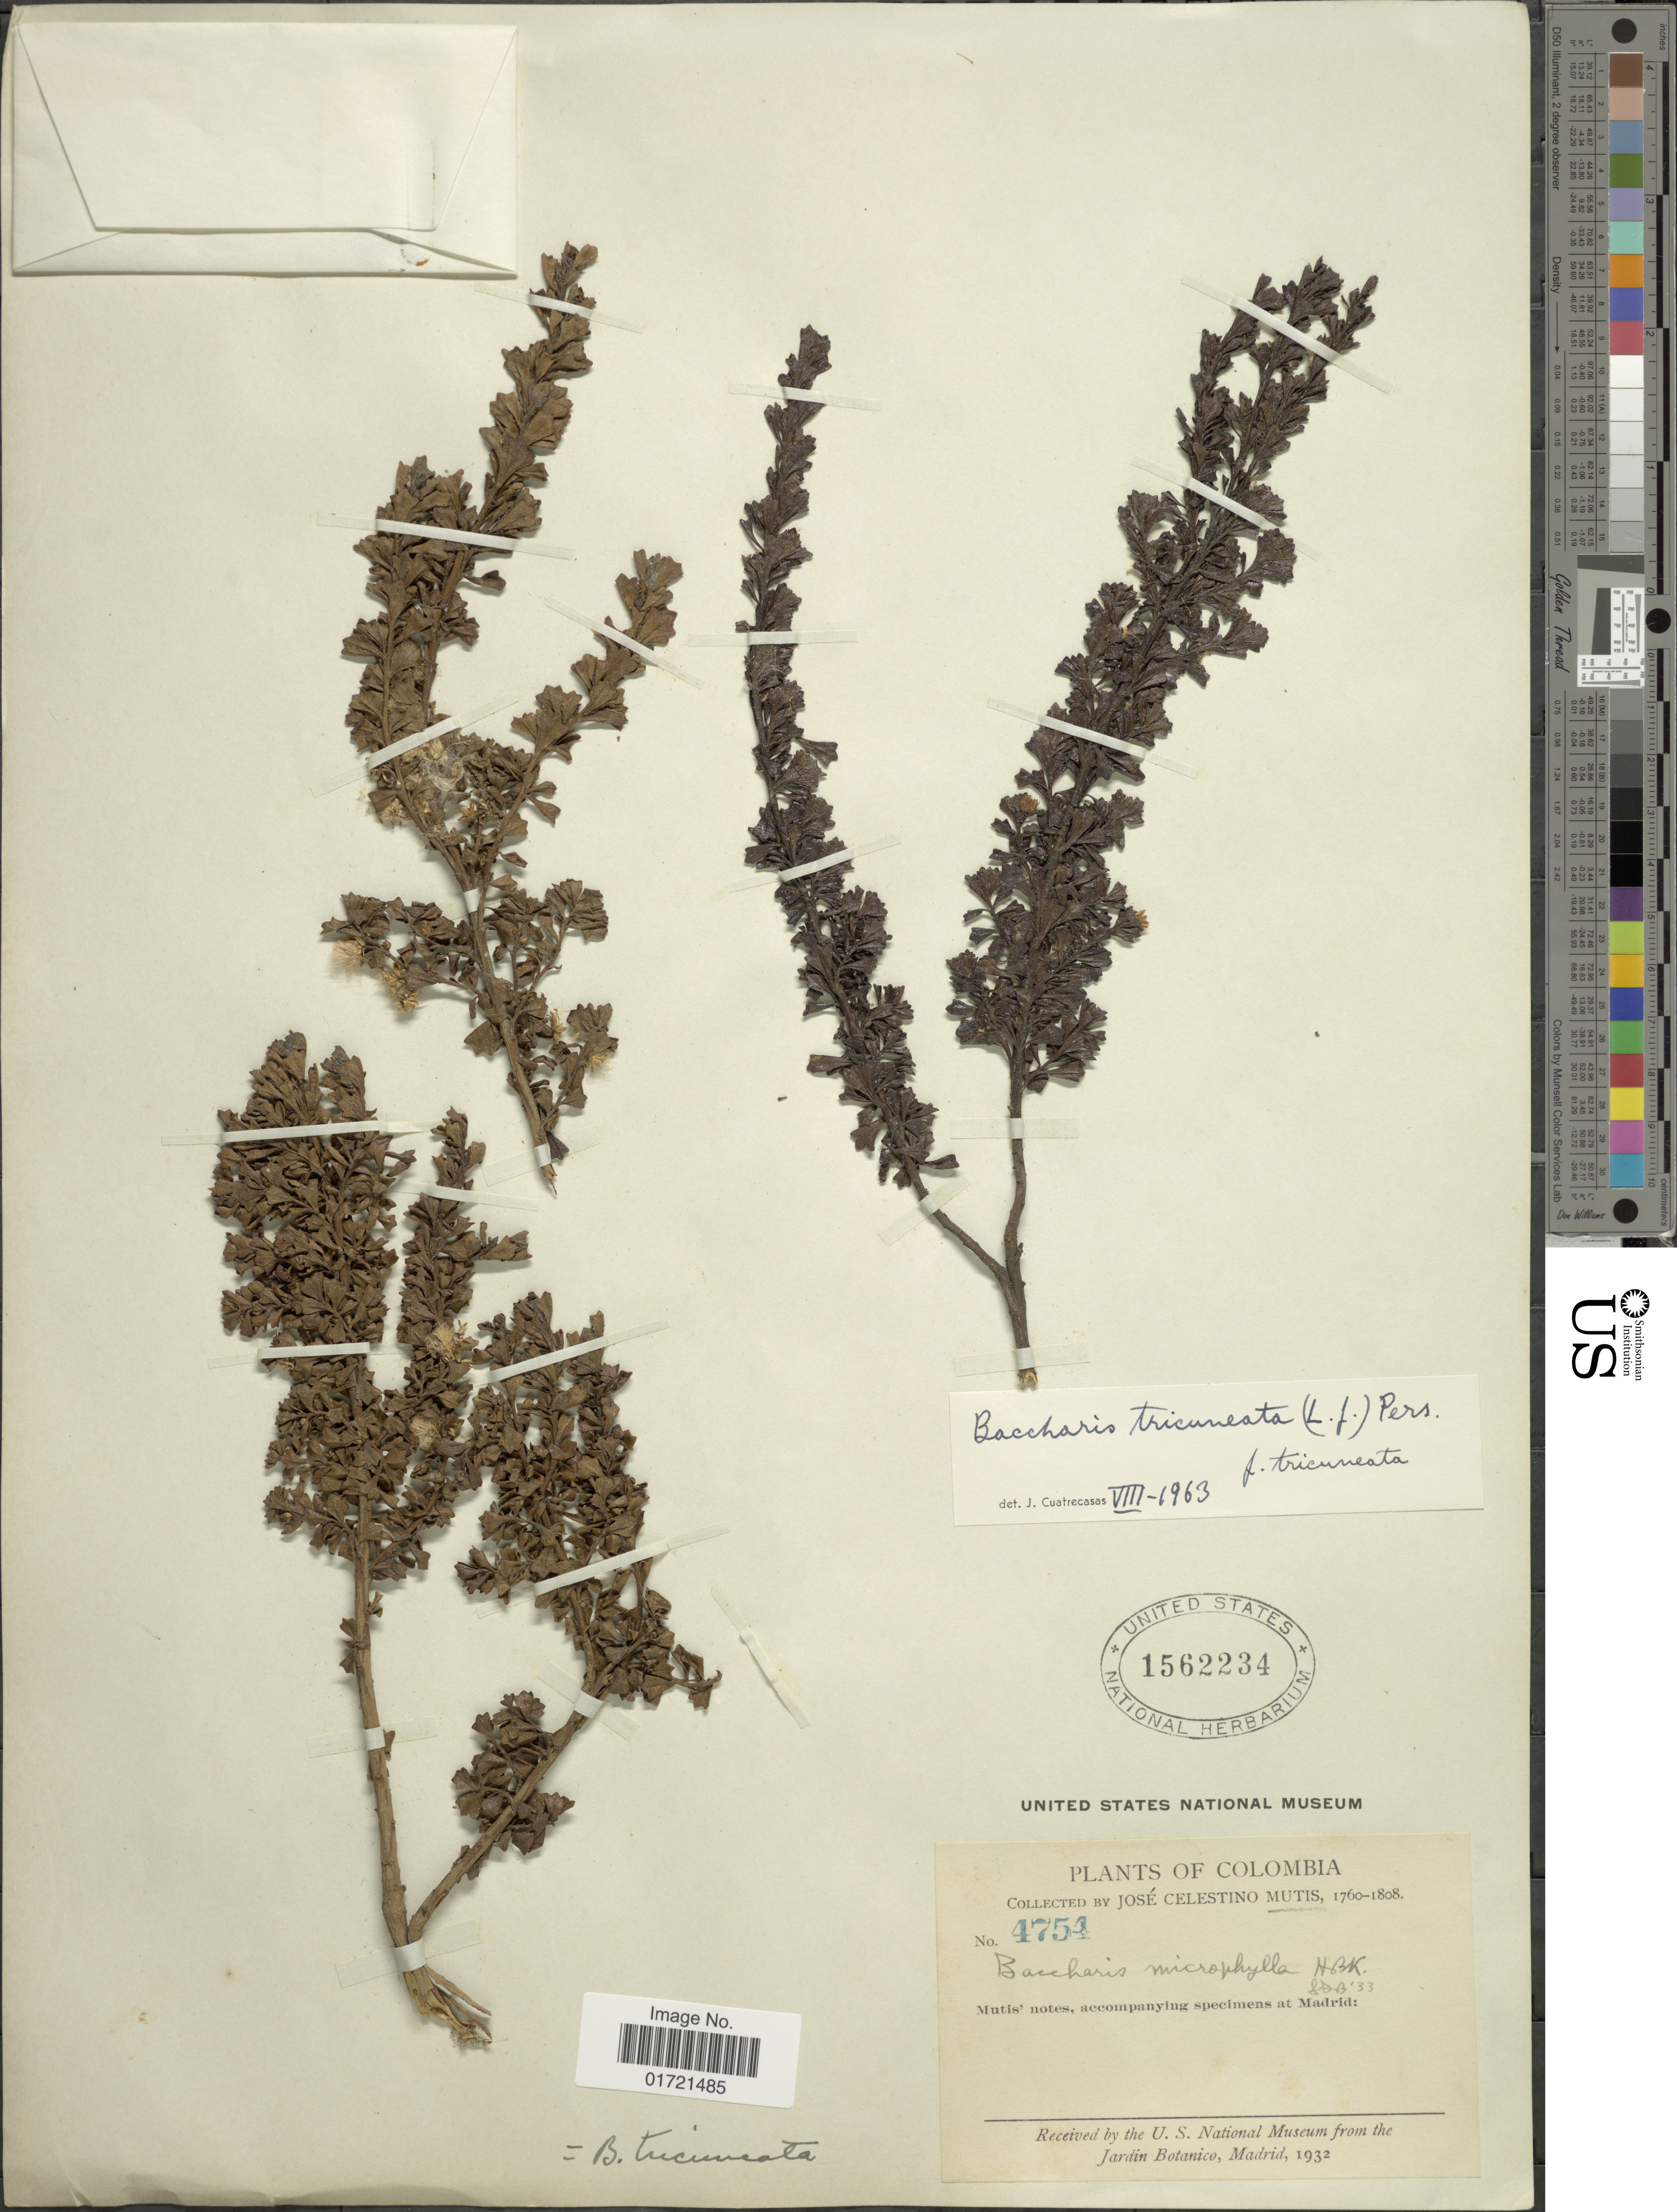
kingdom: Plantae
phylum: Tracheophyta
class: Magnoliopsida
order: Asterales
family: Asteraceae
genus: Baccharis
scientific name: Baccharis tricuneata f. tricuneata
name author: (L. f.) Pers.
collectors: J. C. B. Mutis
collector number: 4754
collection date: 1760/1808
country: Colombia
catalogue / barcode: US 1562234